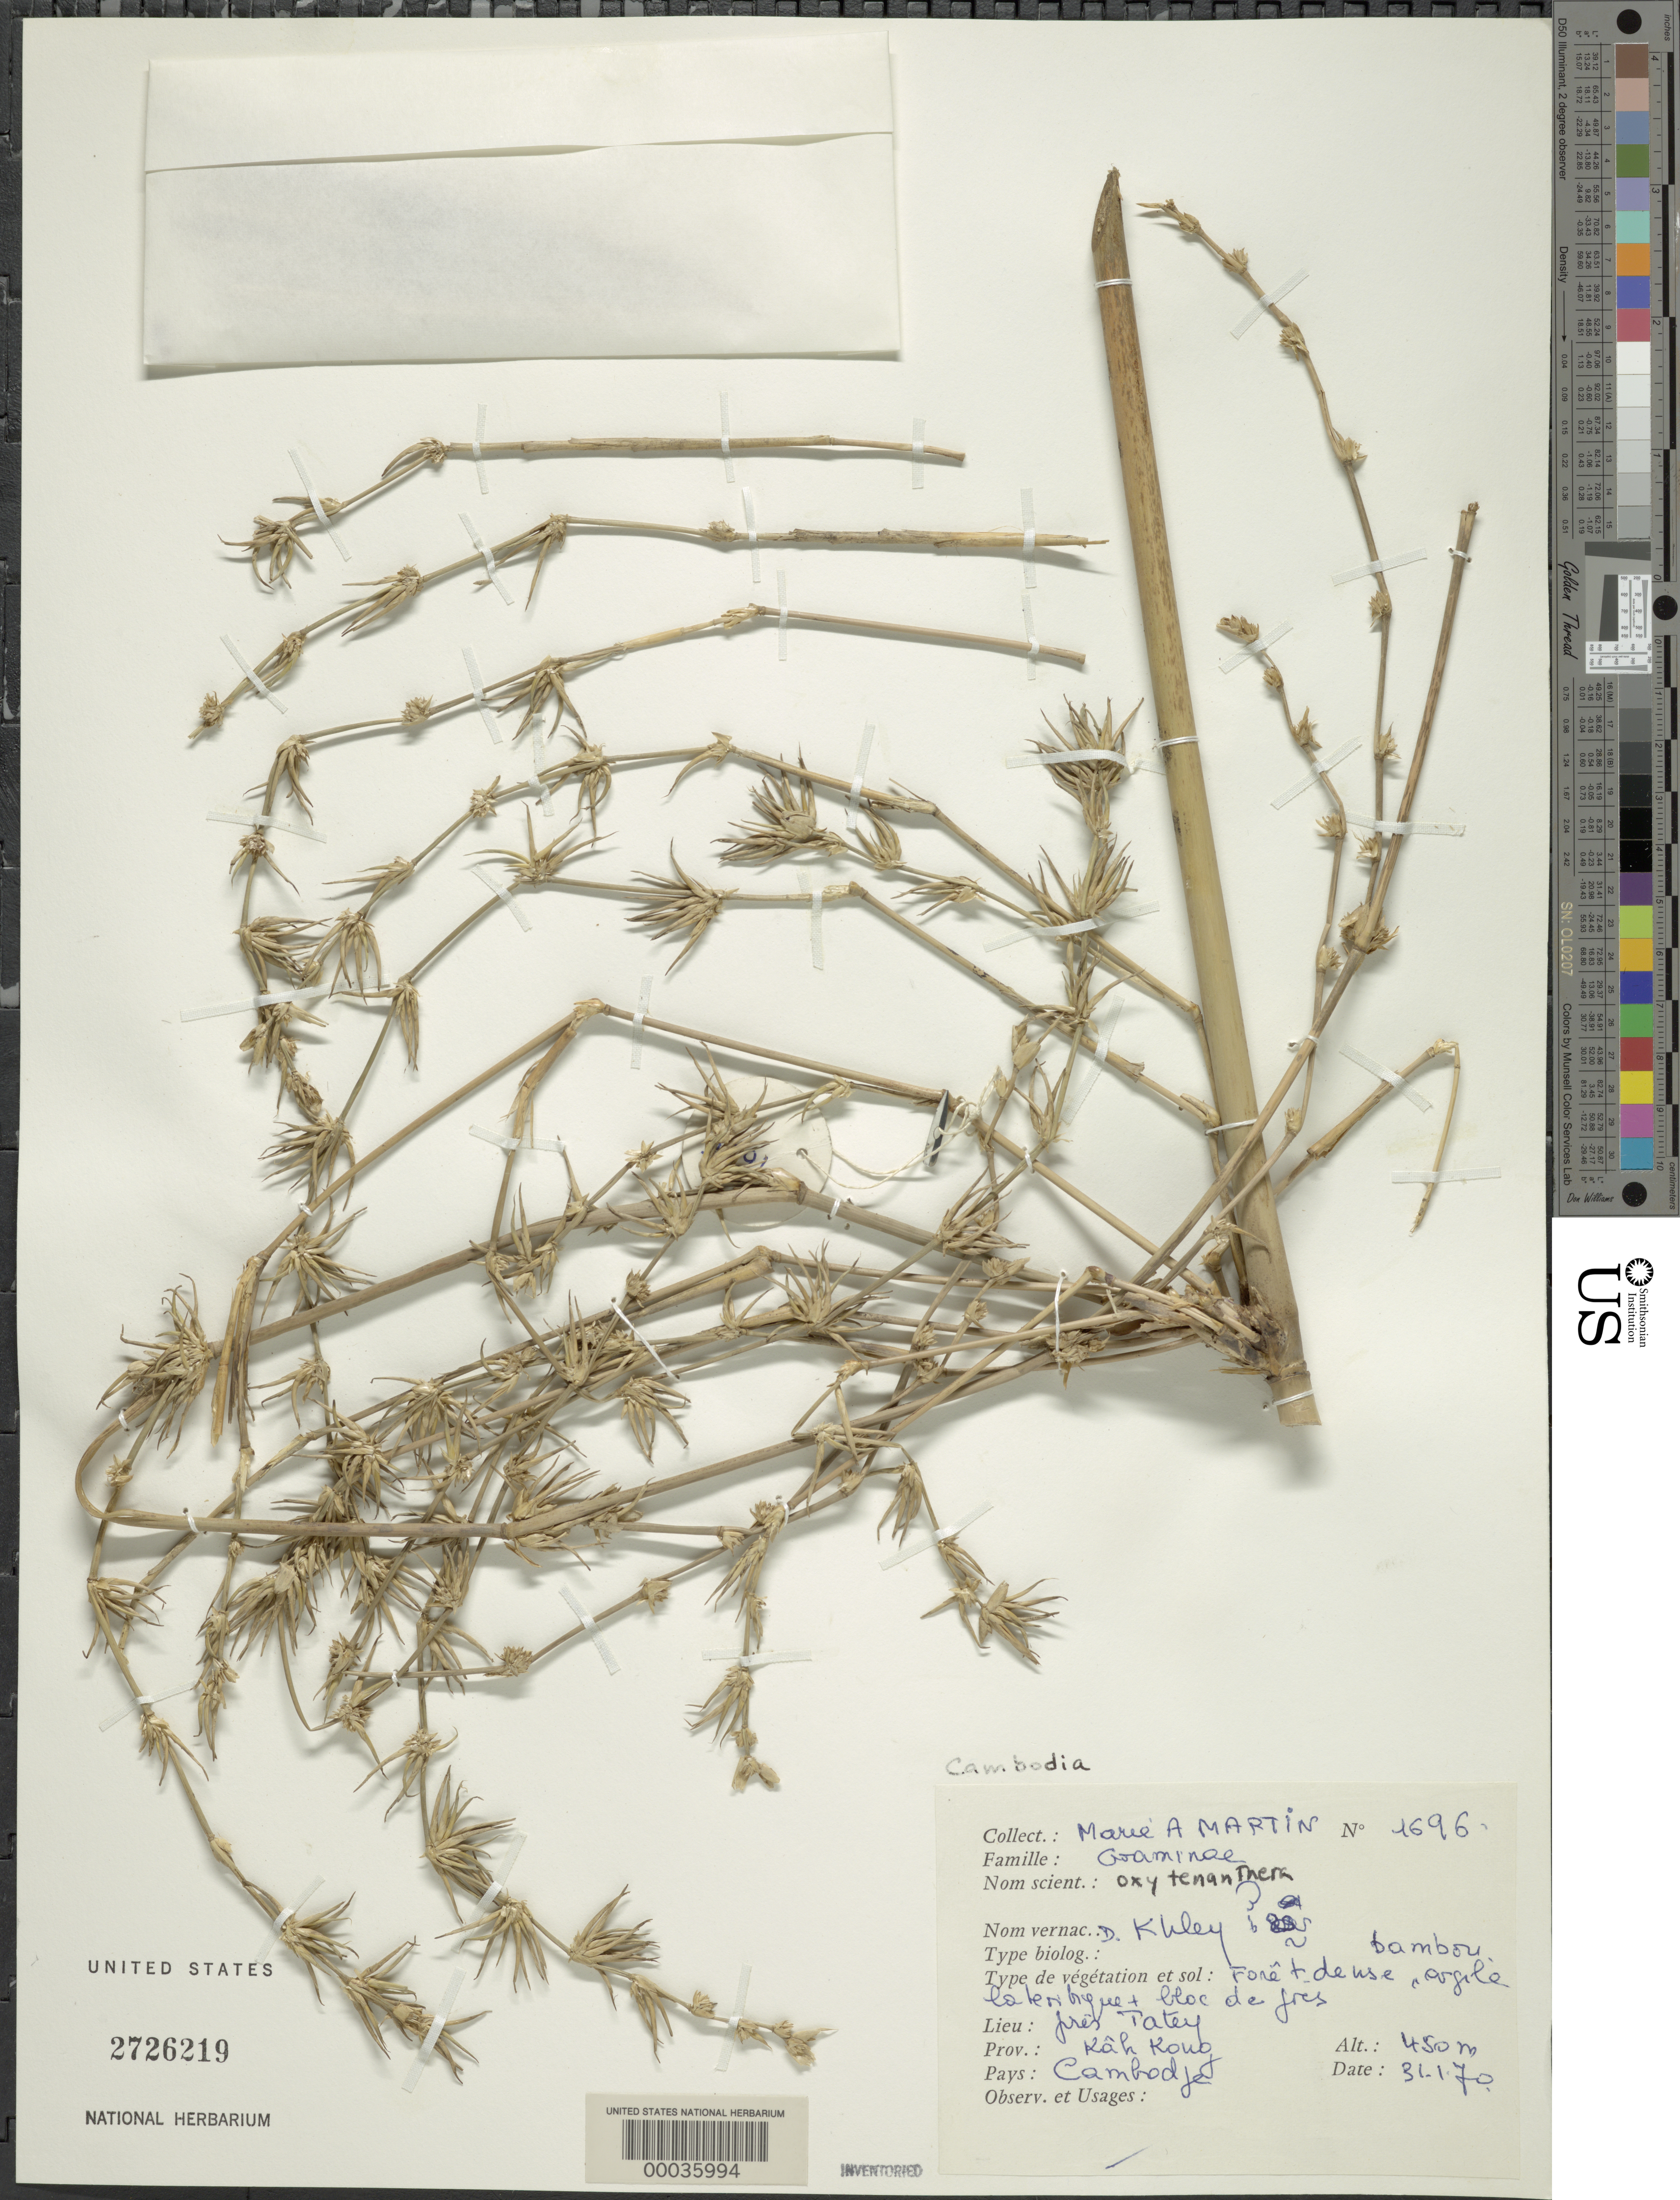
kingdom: Plantae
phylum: Tracheophyta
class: Liliopsida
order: Poales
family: Poaceae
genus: Dendrocalamus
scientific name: Dendrocalamus sp.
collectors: M. A. Martin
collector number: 1696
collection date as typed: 31 Jan 1970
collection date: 1970-01-31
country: Cambodia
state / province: Kaoh Kong (?)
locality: Kah Kong, near Tatey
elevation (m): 450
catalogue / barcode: US 2726219